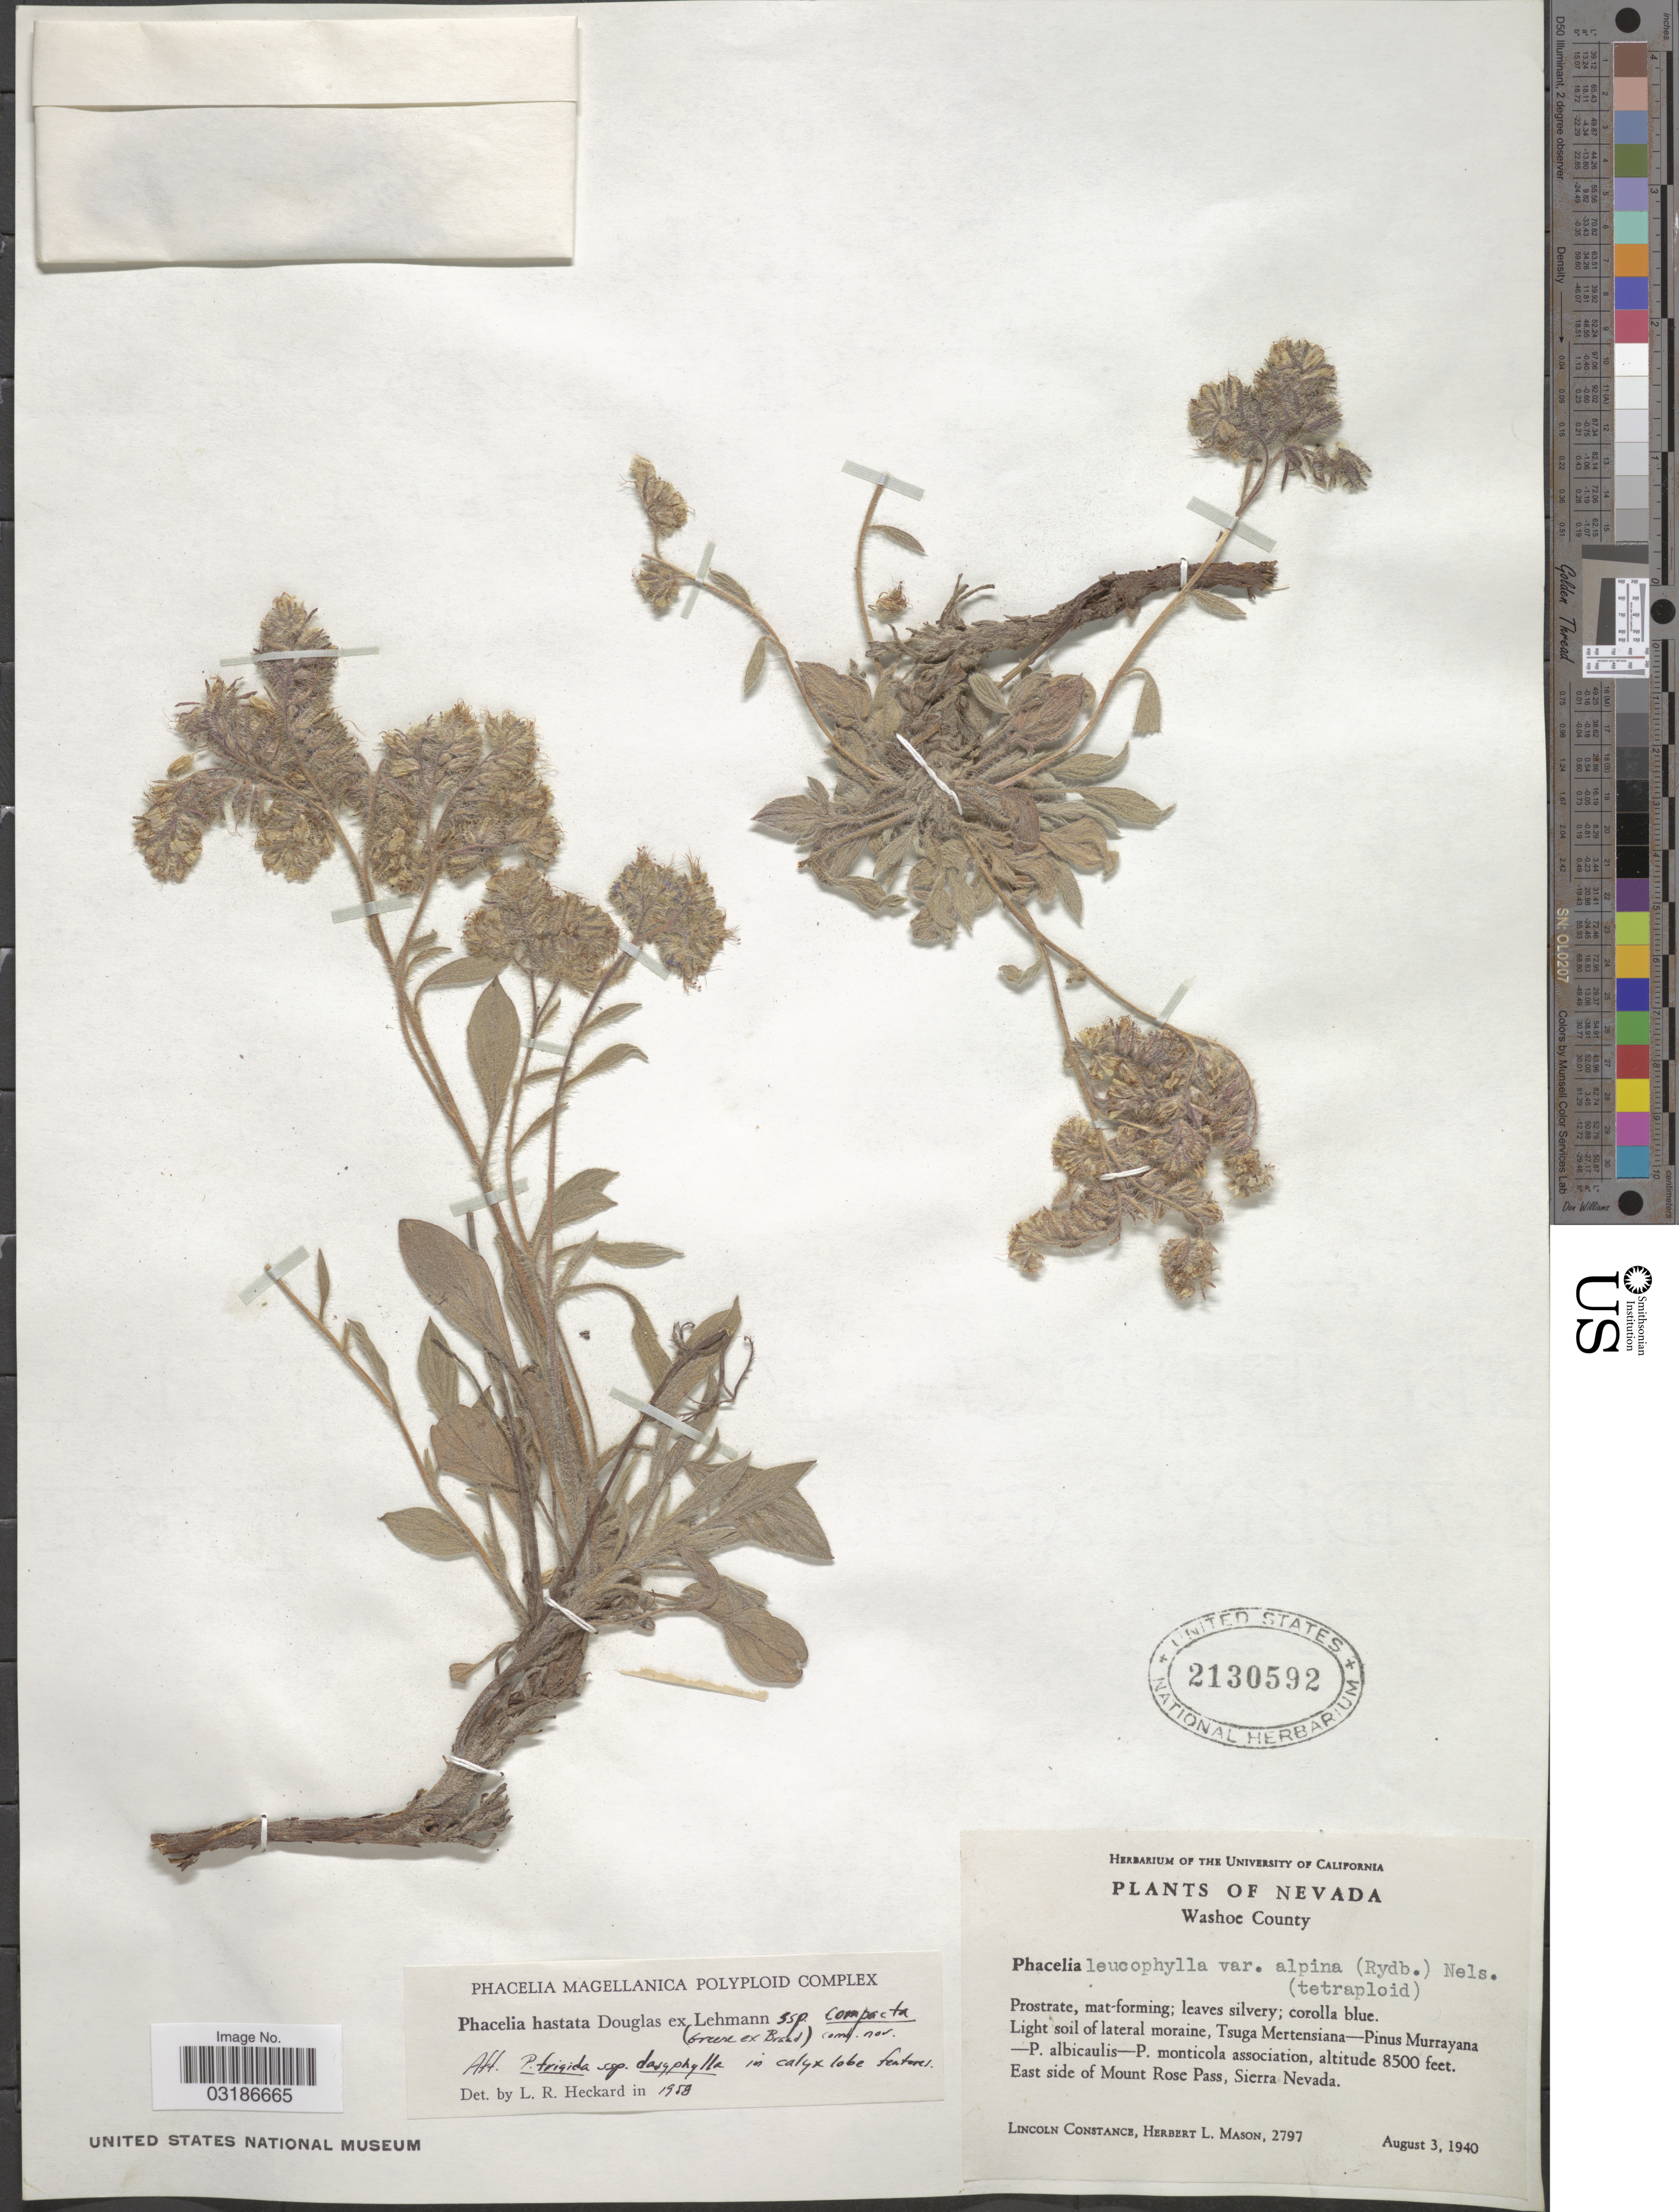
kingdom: Plantae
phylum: Tracheophyta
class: Magnoliopsida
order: Boraginales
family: Hydrophyllaceae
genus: Phacelia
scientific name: Phacelia hastata subsp. compacta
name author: (Brand) Heckard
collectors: L. Constance & H. L. Mason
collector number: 2797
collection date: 1940-08-03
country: United States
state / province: Nevada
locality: Washoe County, East side of Mount Rose Pass, Sierra Nevada.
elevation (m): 2591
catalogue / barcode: US 2130592